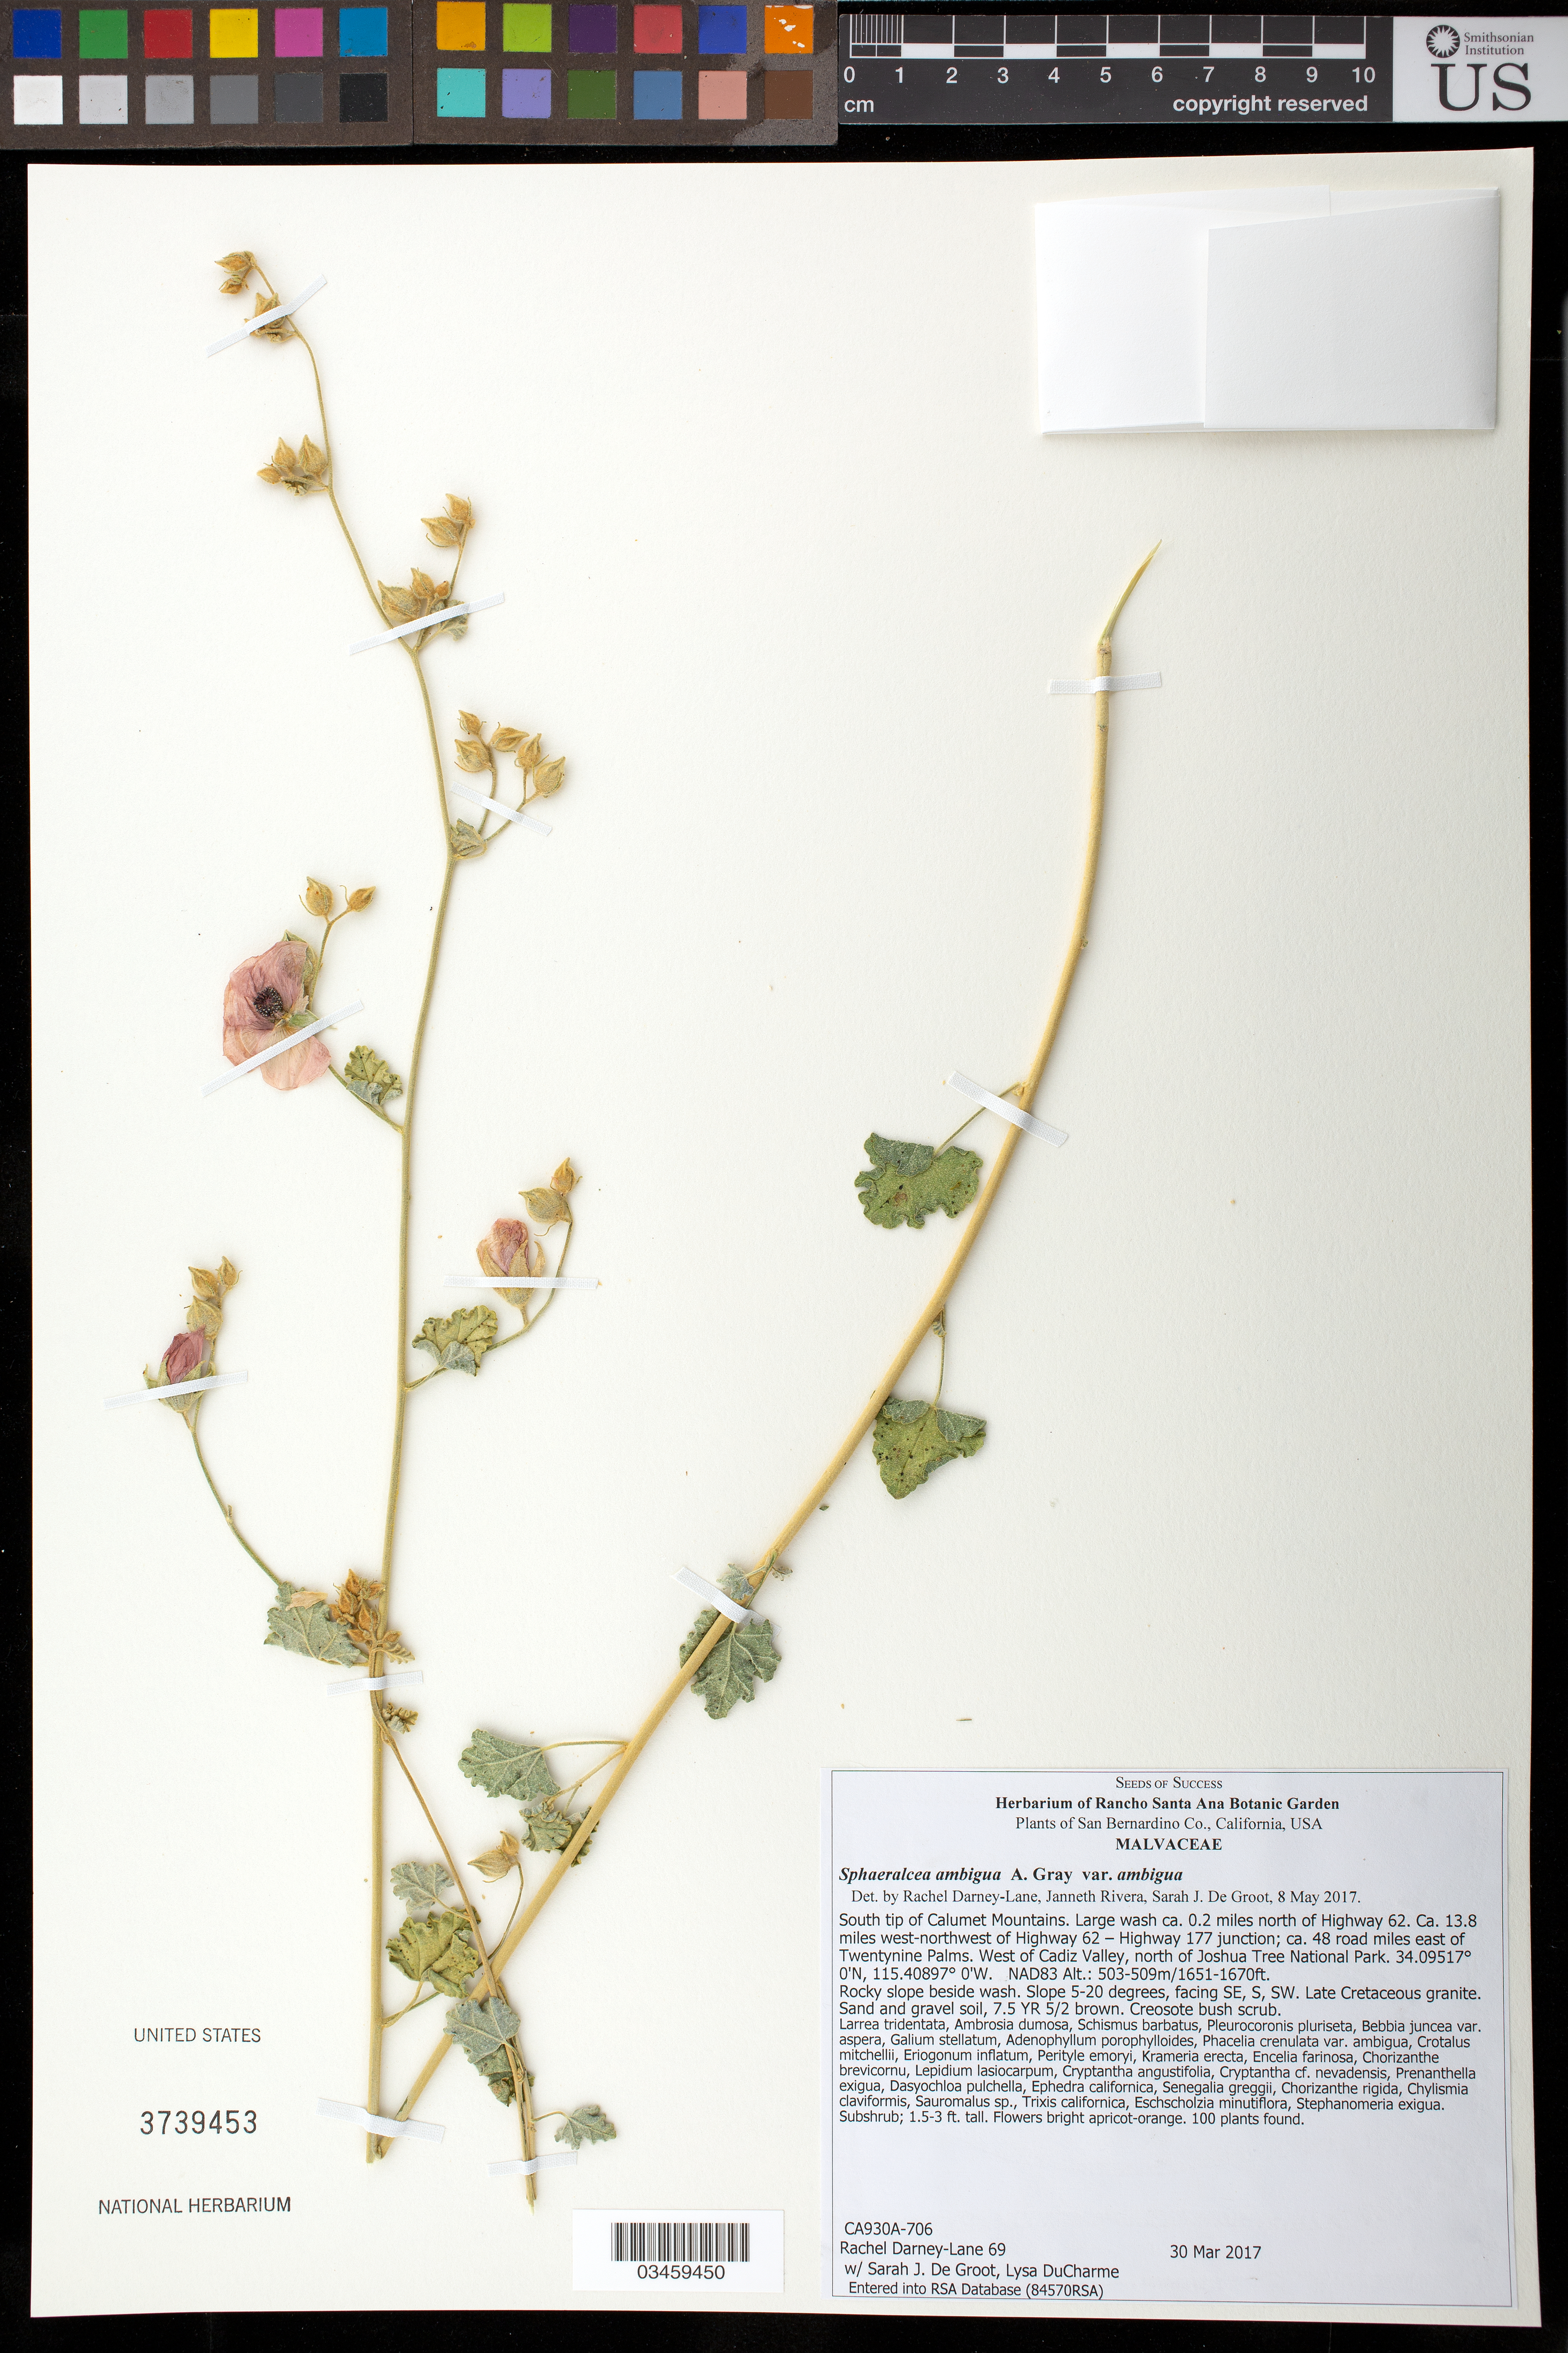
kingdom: Plantae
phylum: Tracheophyta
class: Magnoliopsida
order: Malvales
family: Malvaceae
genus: Sphaeralcea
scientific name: Sphaeralcea ambigua var. ambigua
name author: A. Gray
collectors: R. Darney-Lane, S. De Groot & L. DuCharme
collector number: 69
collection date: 2017-03-30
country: United States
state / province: California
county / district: San Bernardino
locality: S tip of Calumet Mts, 0.2 mi N of Hwy 62, 13.8 mi WNW of Hwy 62-Hwy 177 jct, 48 road mi E of Twentynine Palms, W of Cadiz Valley, N of Joshua Tree National Park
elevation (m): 503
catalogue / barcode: US 3739453